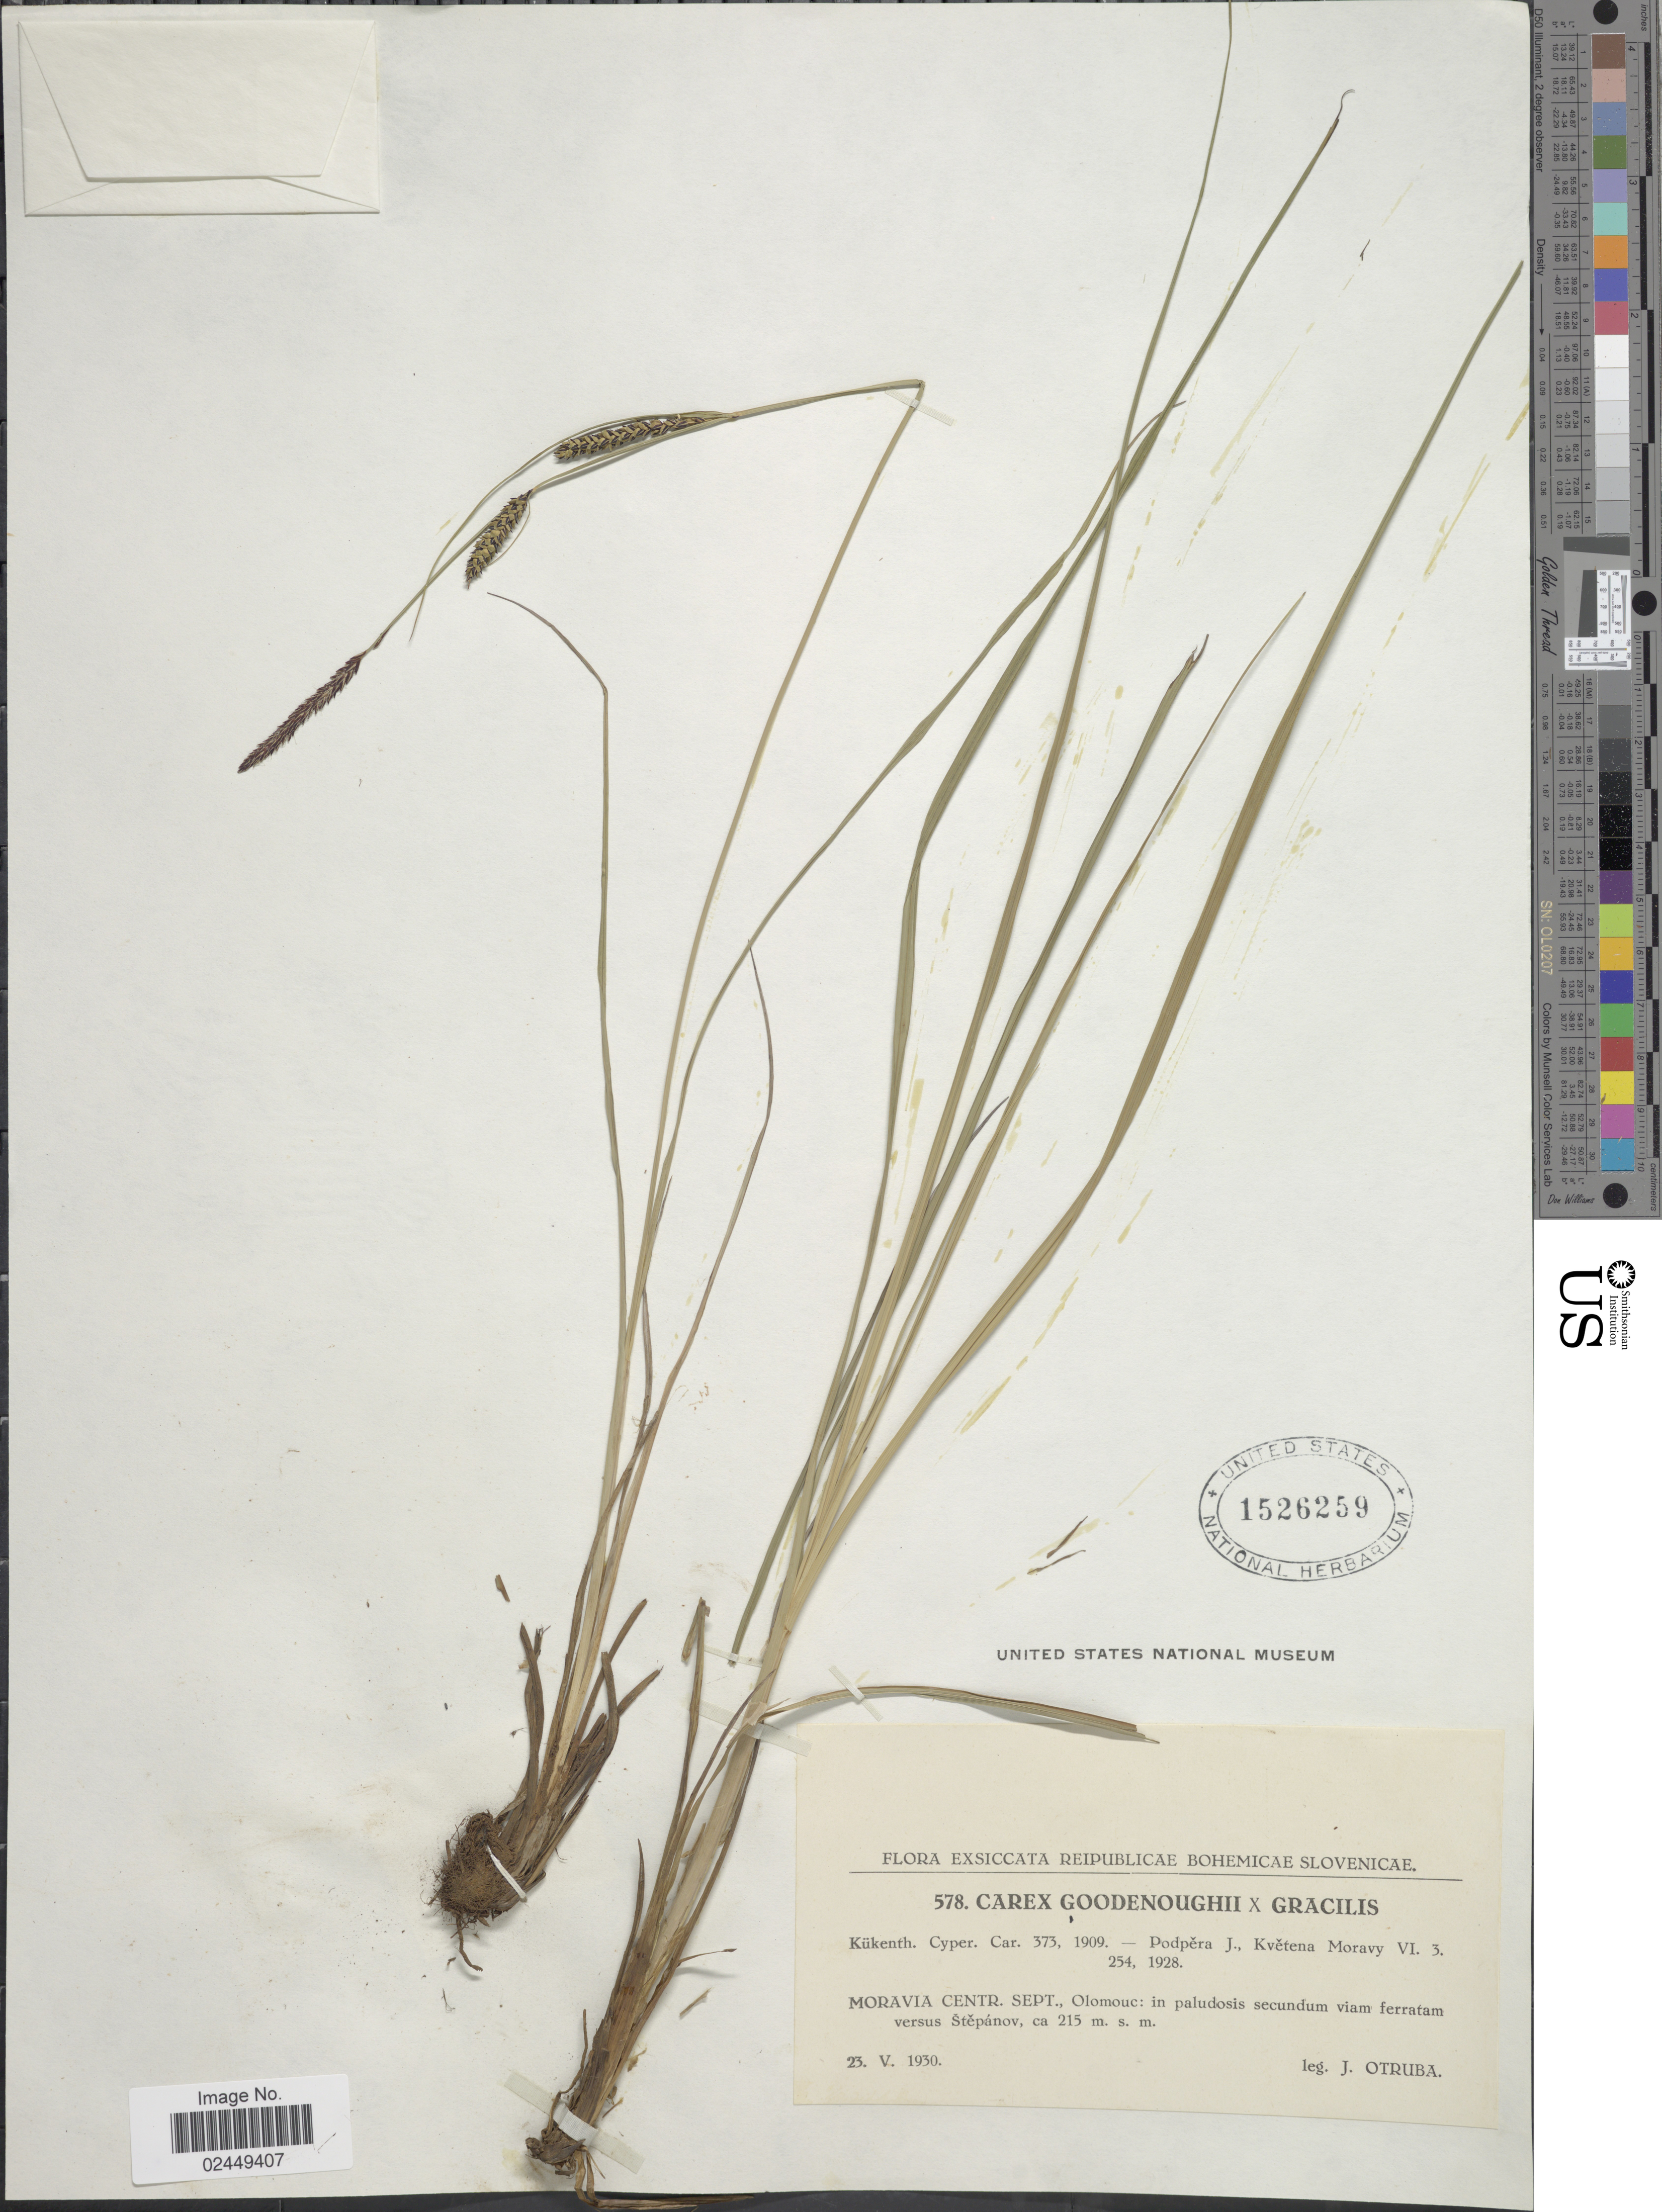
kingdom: Plantae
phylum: Tracheophyta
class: Liliopsida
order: Poales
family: Cyperaceae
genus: Carex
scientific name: Carex nigra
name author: (L.) Reichard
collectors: J. Otruba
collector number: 578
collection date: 1930-05-23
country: Czechia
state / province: Olomouc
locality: Reipublicae Bohemicae Slovenicae [unsure placement], Moravia Centr. Sept., Olomouc: in pratis paludosis secundum viam ferratam versus Stepanov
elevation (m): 215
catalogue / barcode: US 1526259